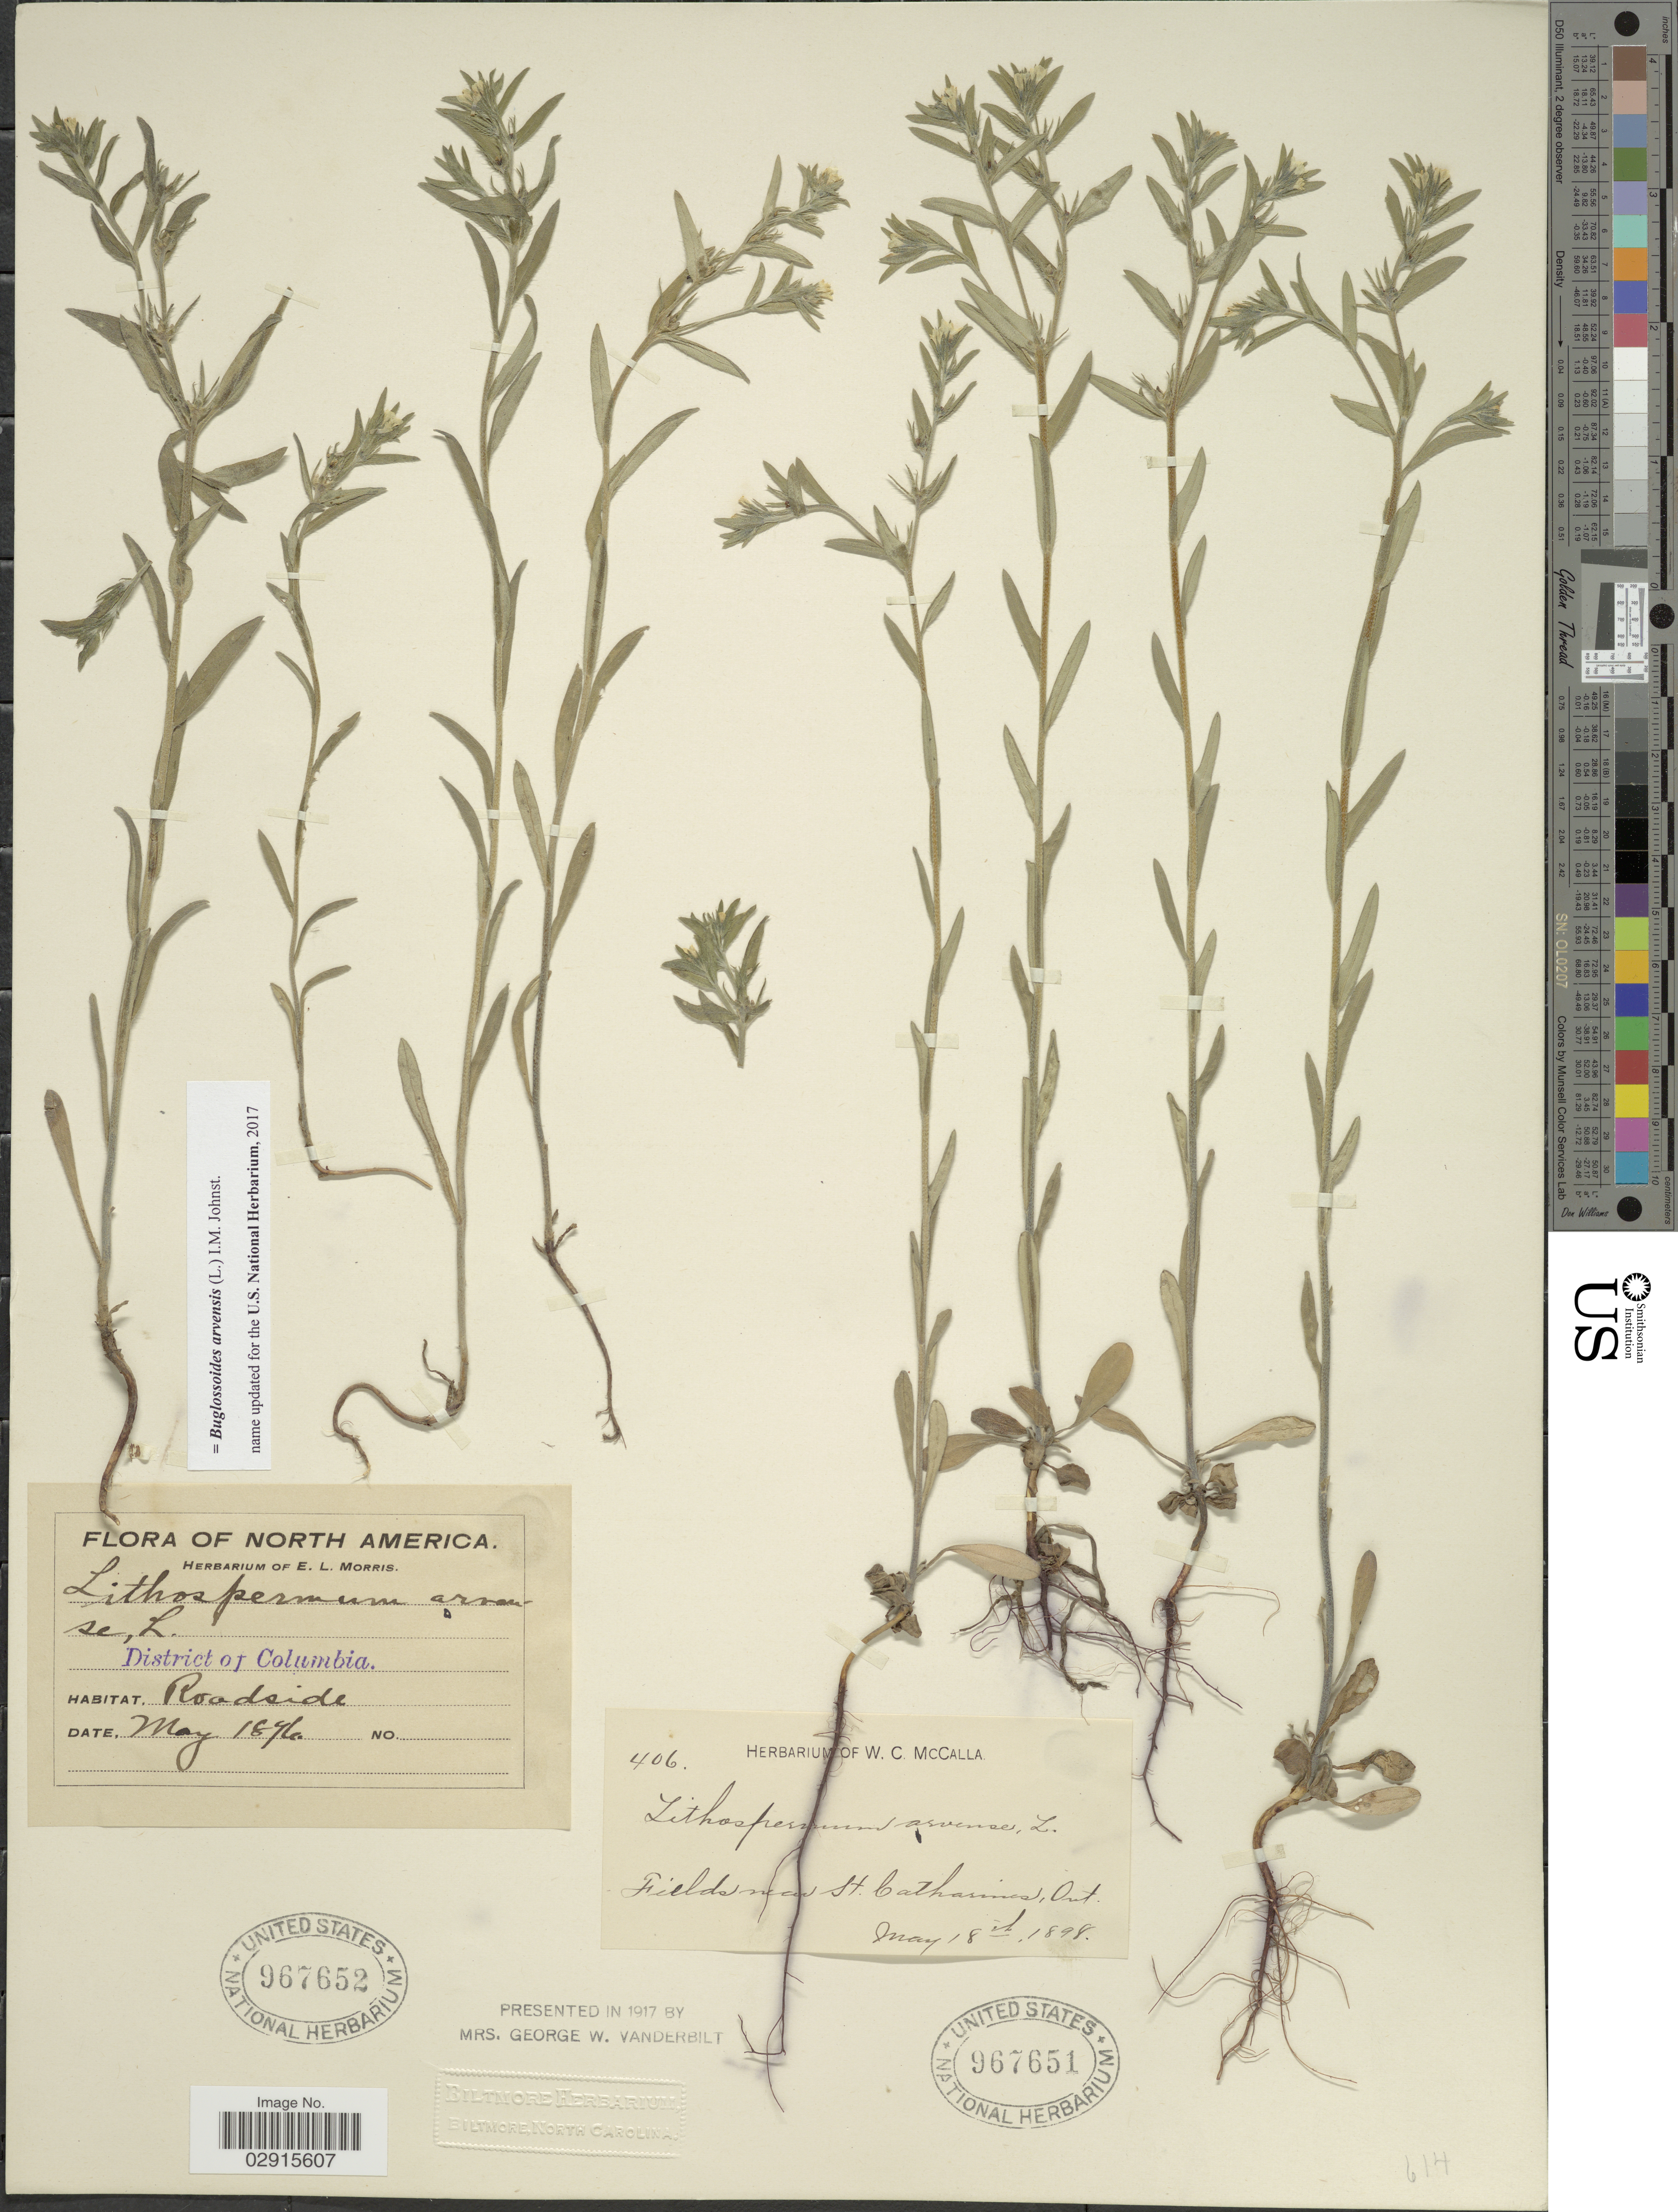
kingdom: Plantae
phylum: Tracheophyta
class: Magnoliopsida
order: Boraginales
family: Boraginaceae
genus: Buglossoides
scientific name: Buglossoides arvensis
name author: (L.) I.M. Johnst.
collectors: ex herb. W. C. McCalla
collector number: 406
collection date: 1898-05-18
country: Canada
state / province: Ontario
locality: Fields near St. Catharines.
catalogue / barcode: US 967651-2